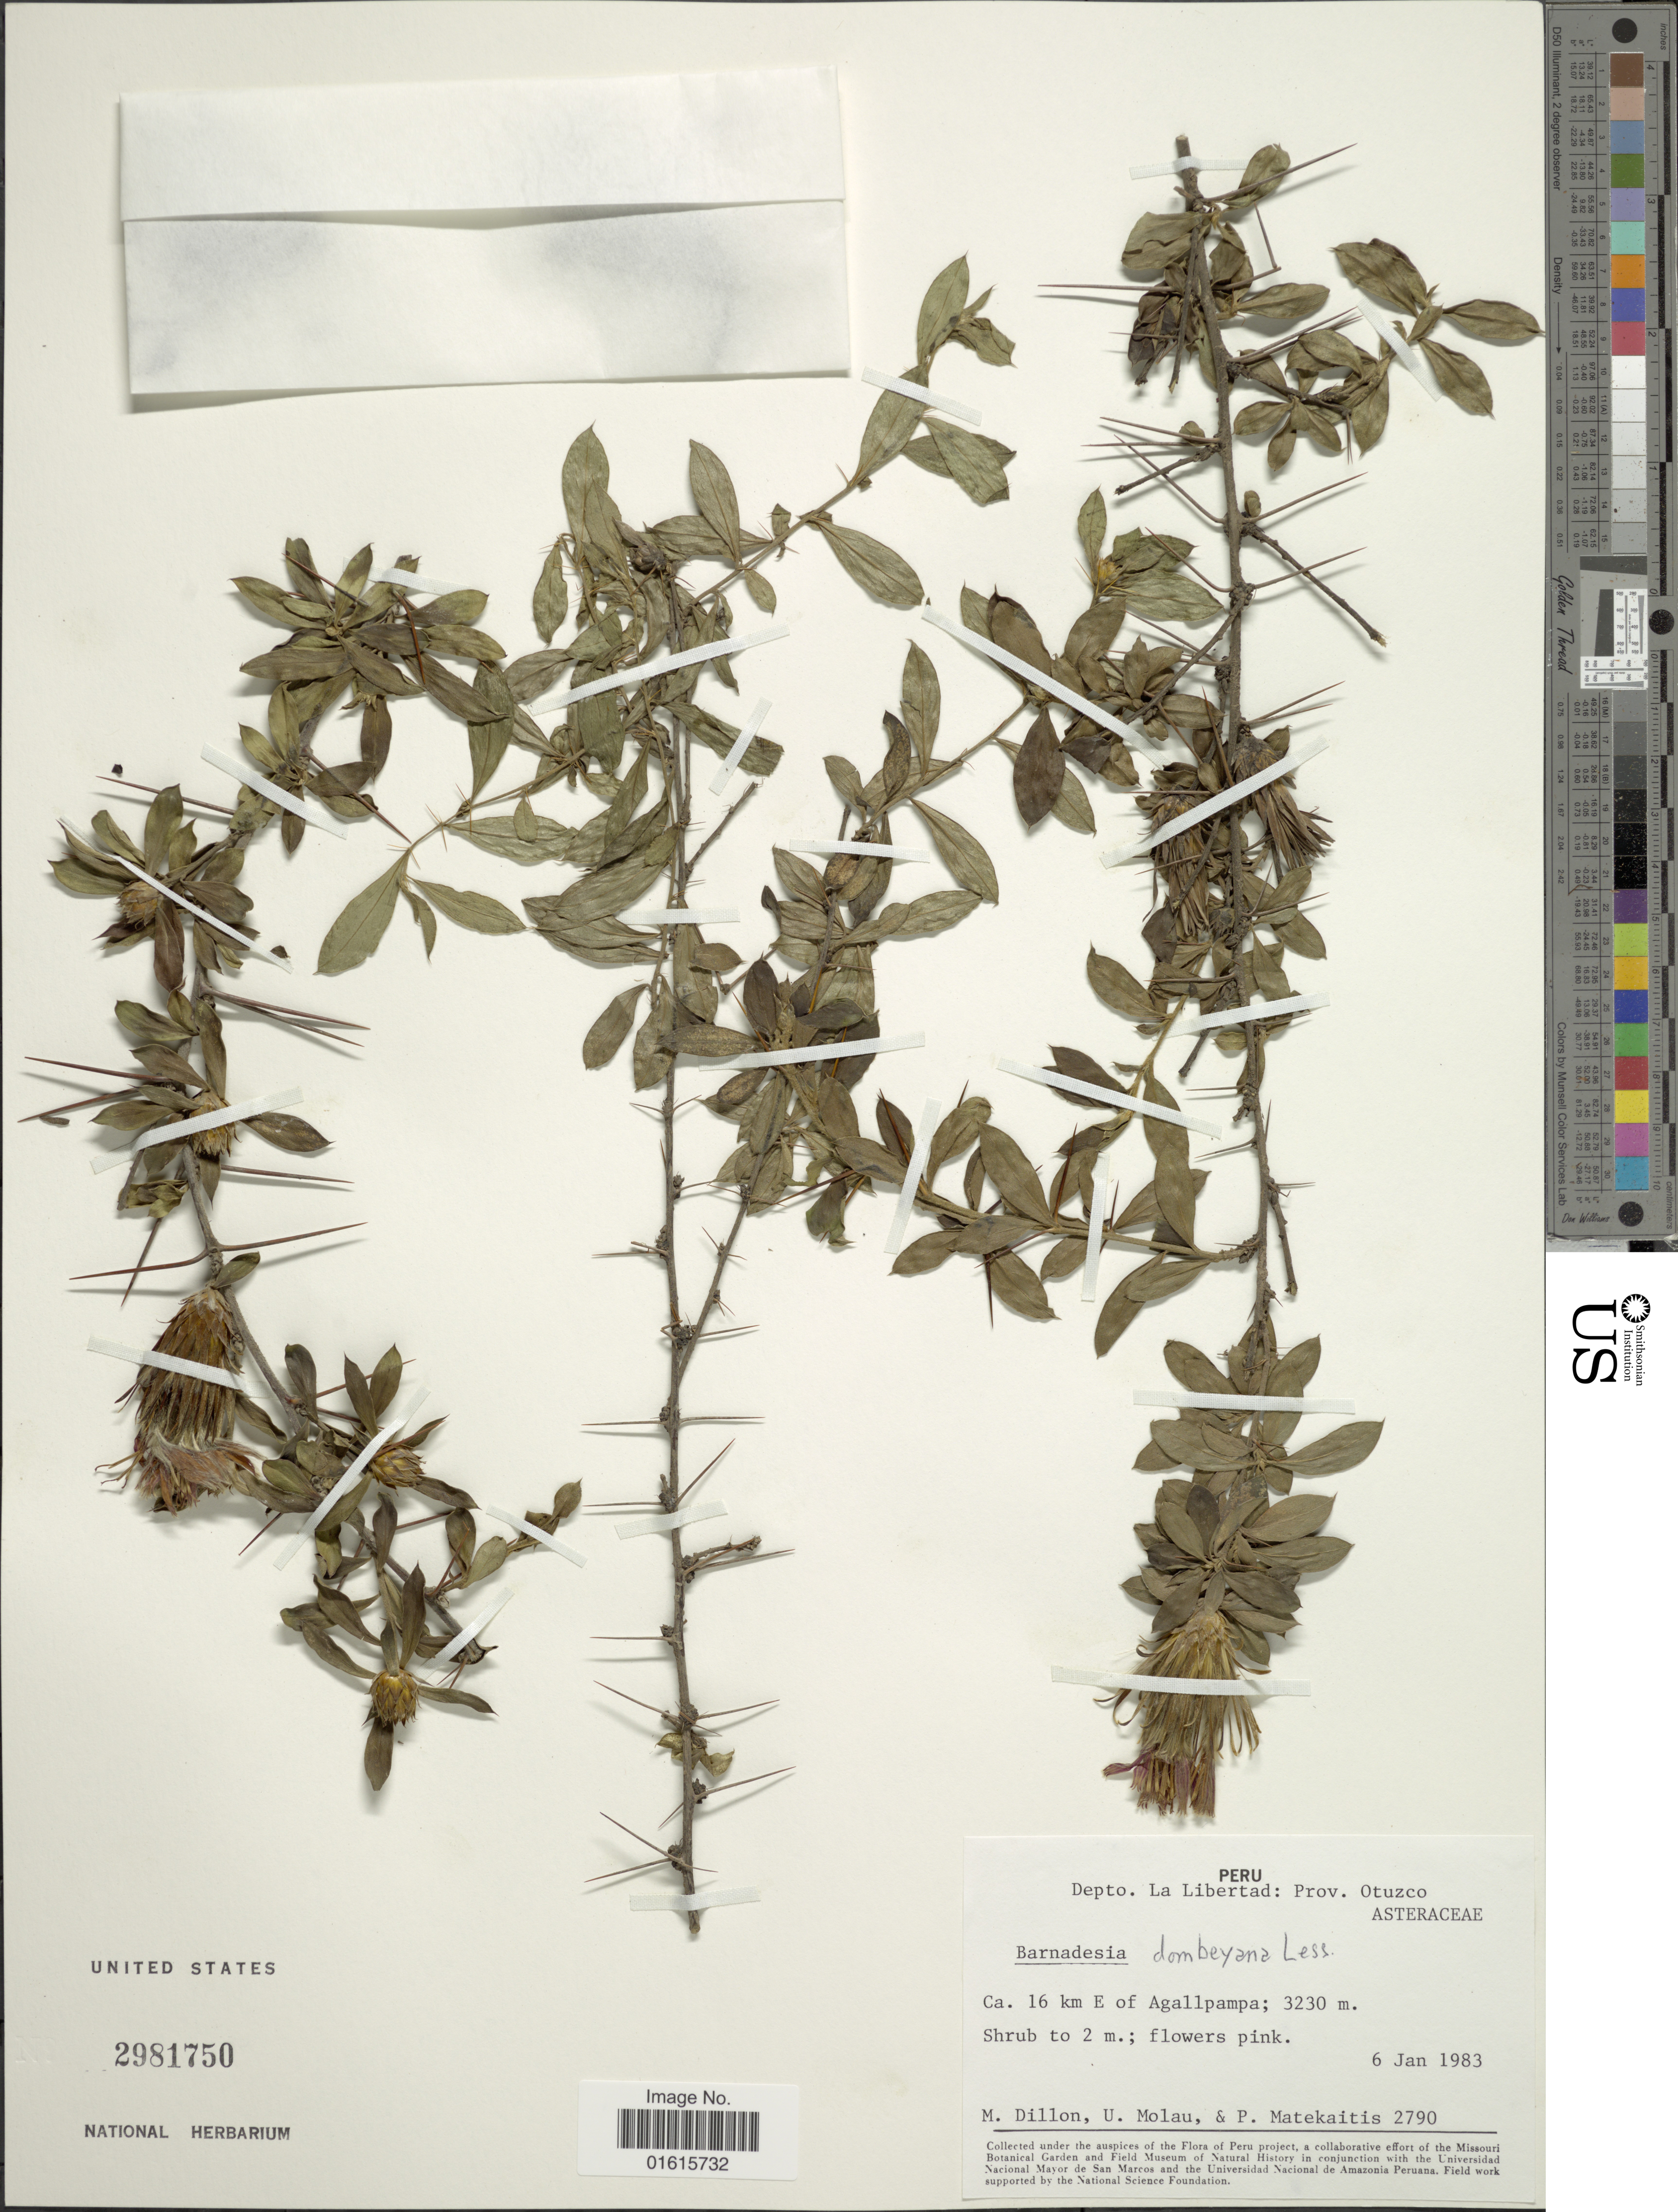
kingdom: Plantae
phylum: Tracheophyta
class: Magnoliopsida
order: Asterales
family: Asteraceae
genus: Barnadesia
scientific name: Barnadesia dombeyana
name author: Less.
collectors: M. O. Dillon, U. Molau & P. Matekaitis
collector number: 2790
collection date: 1983-01-06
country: Peru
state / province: La Libertad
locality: Prov. Otuzco ca. 16 km E of Agallpampa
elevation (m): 3230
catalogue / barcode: US 2981750